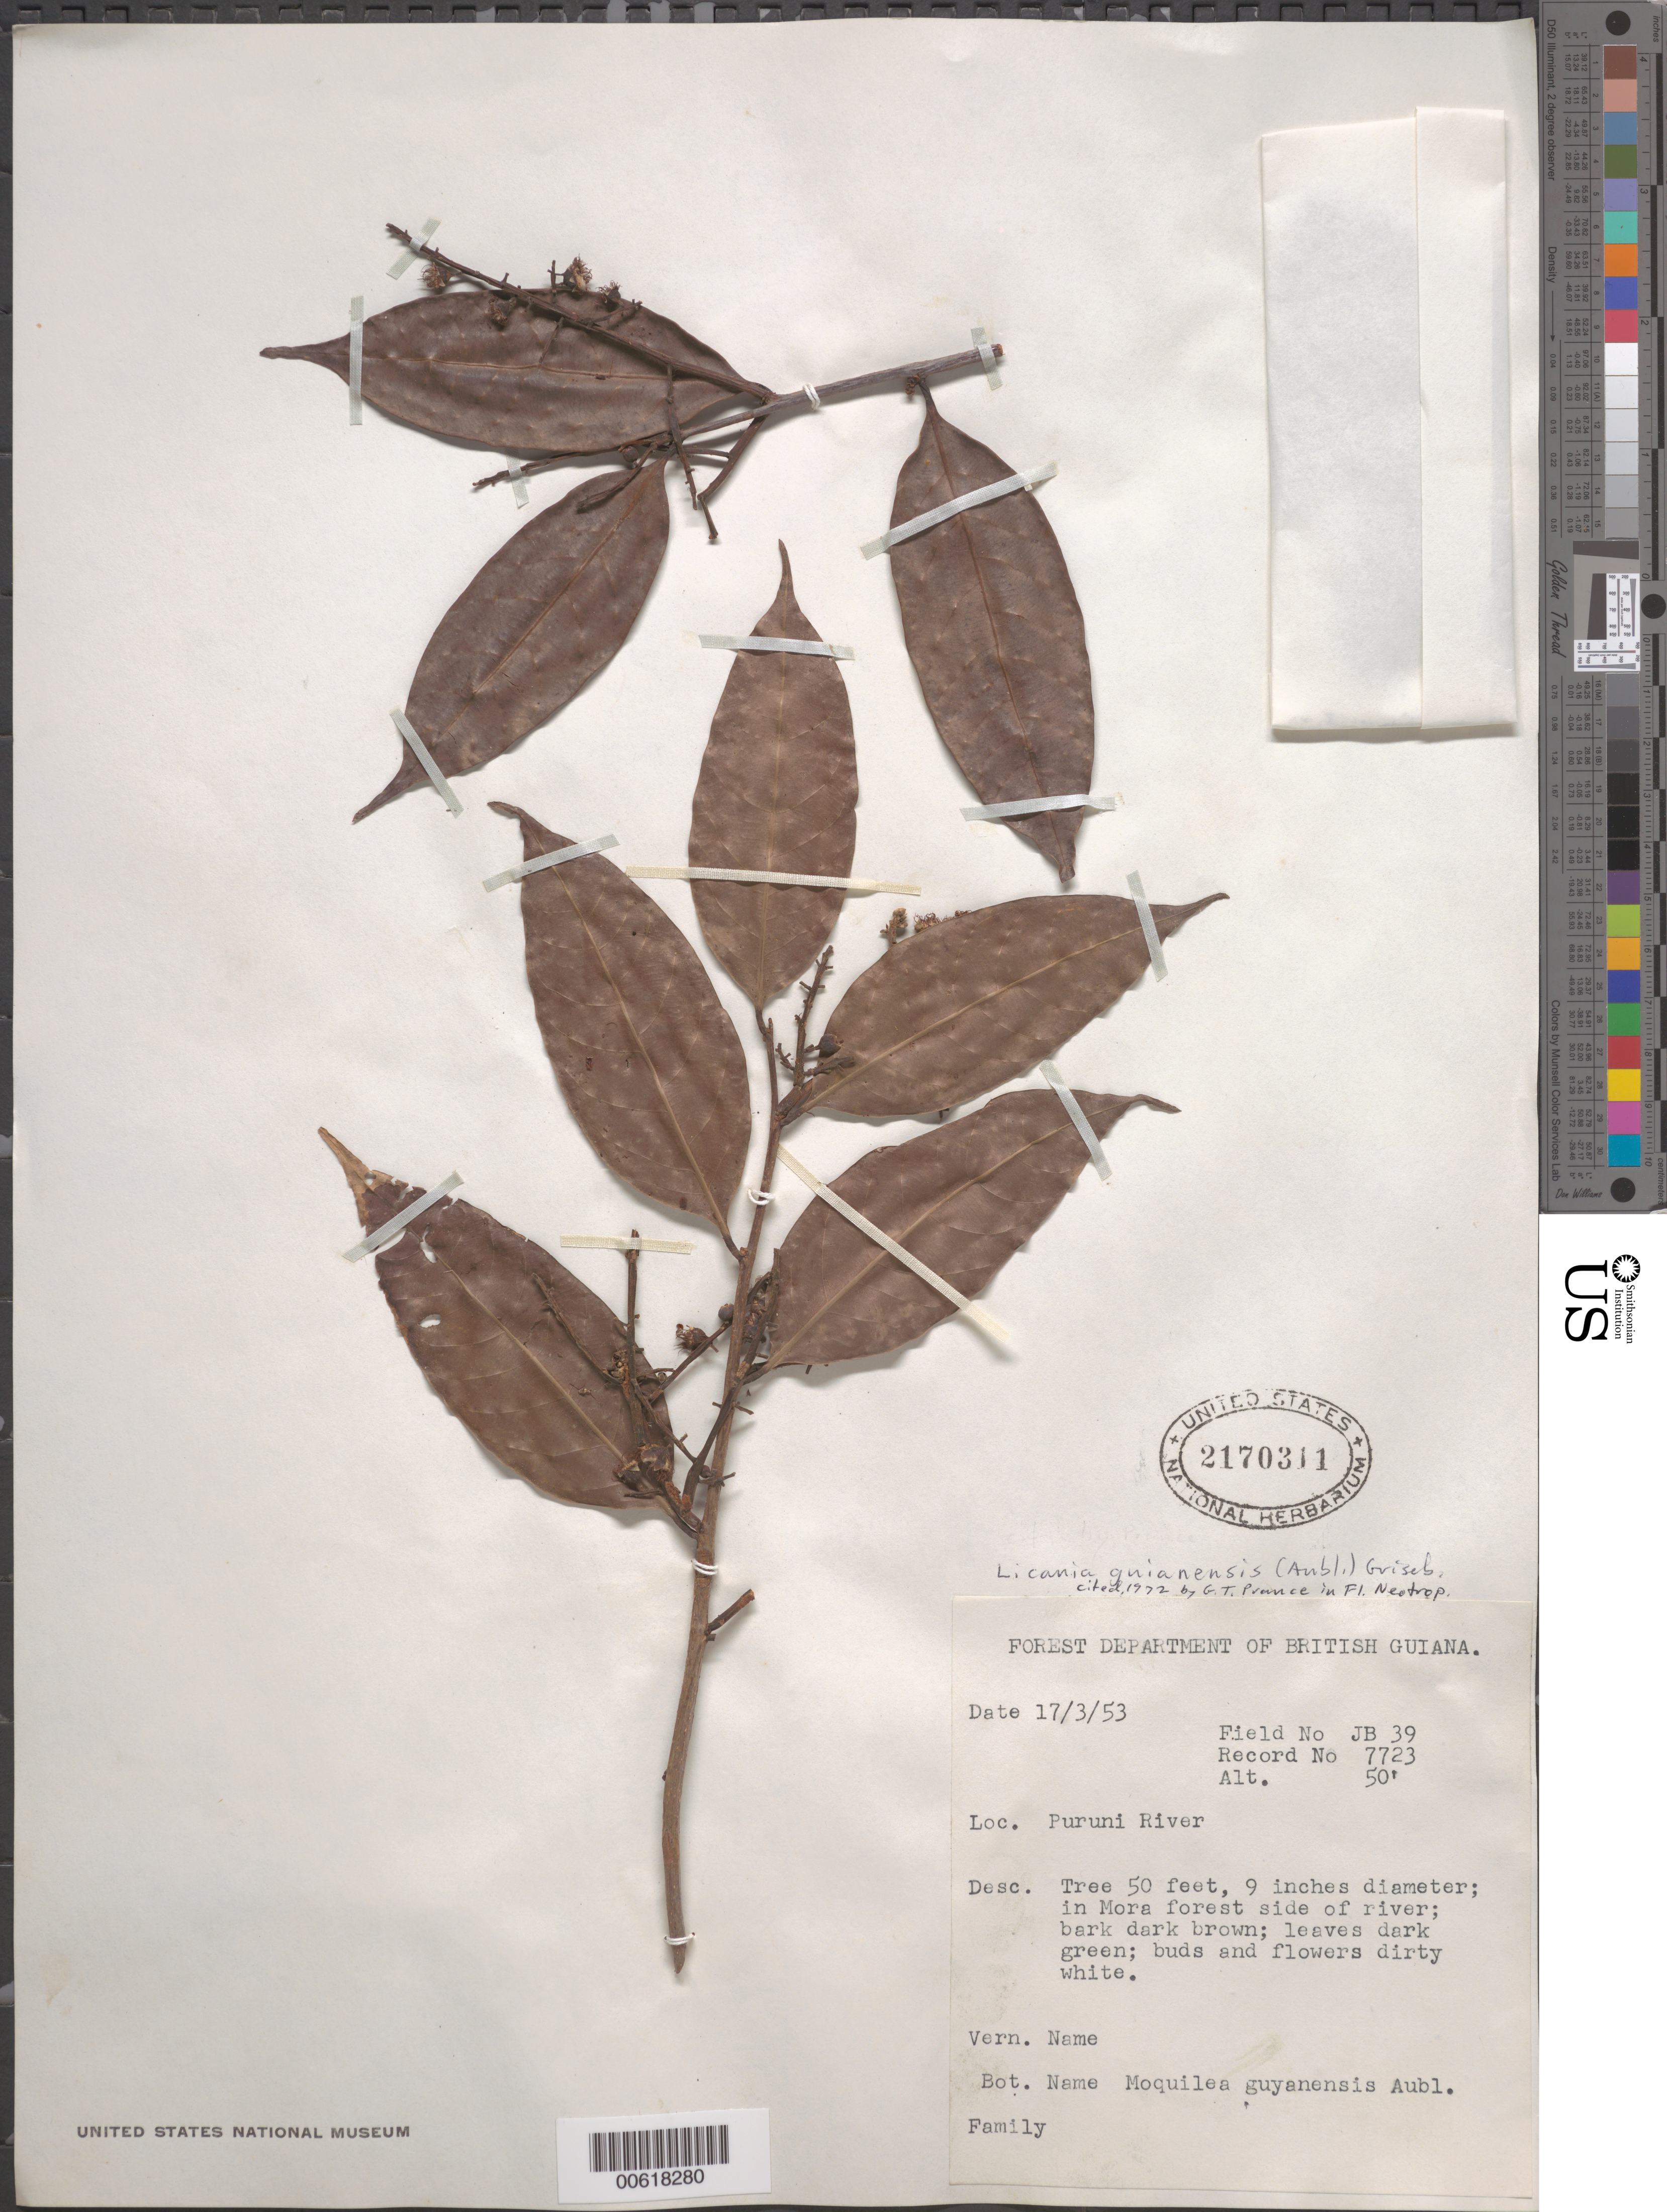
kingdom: Plantae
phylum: Tracheophyta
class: Magnoliopsida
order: Malpighiales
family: Chrysobalanaceae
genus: Moquilea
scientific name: Moquilea guianensis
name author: Aubl.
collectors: Forest Dept. B. G. & British Guiana Forestry Dept.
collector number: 7723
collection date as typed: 17-Mar-53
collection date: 1953-03-17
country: Guyana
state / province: U. Demerara-Berbice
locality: Puruni R.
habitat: Mora forest, side of river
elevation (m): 15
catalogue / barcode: US 2170311